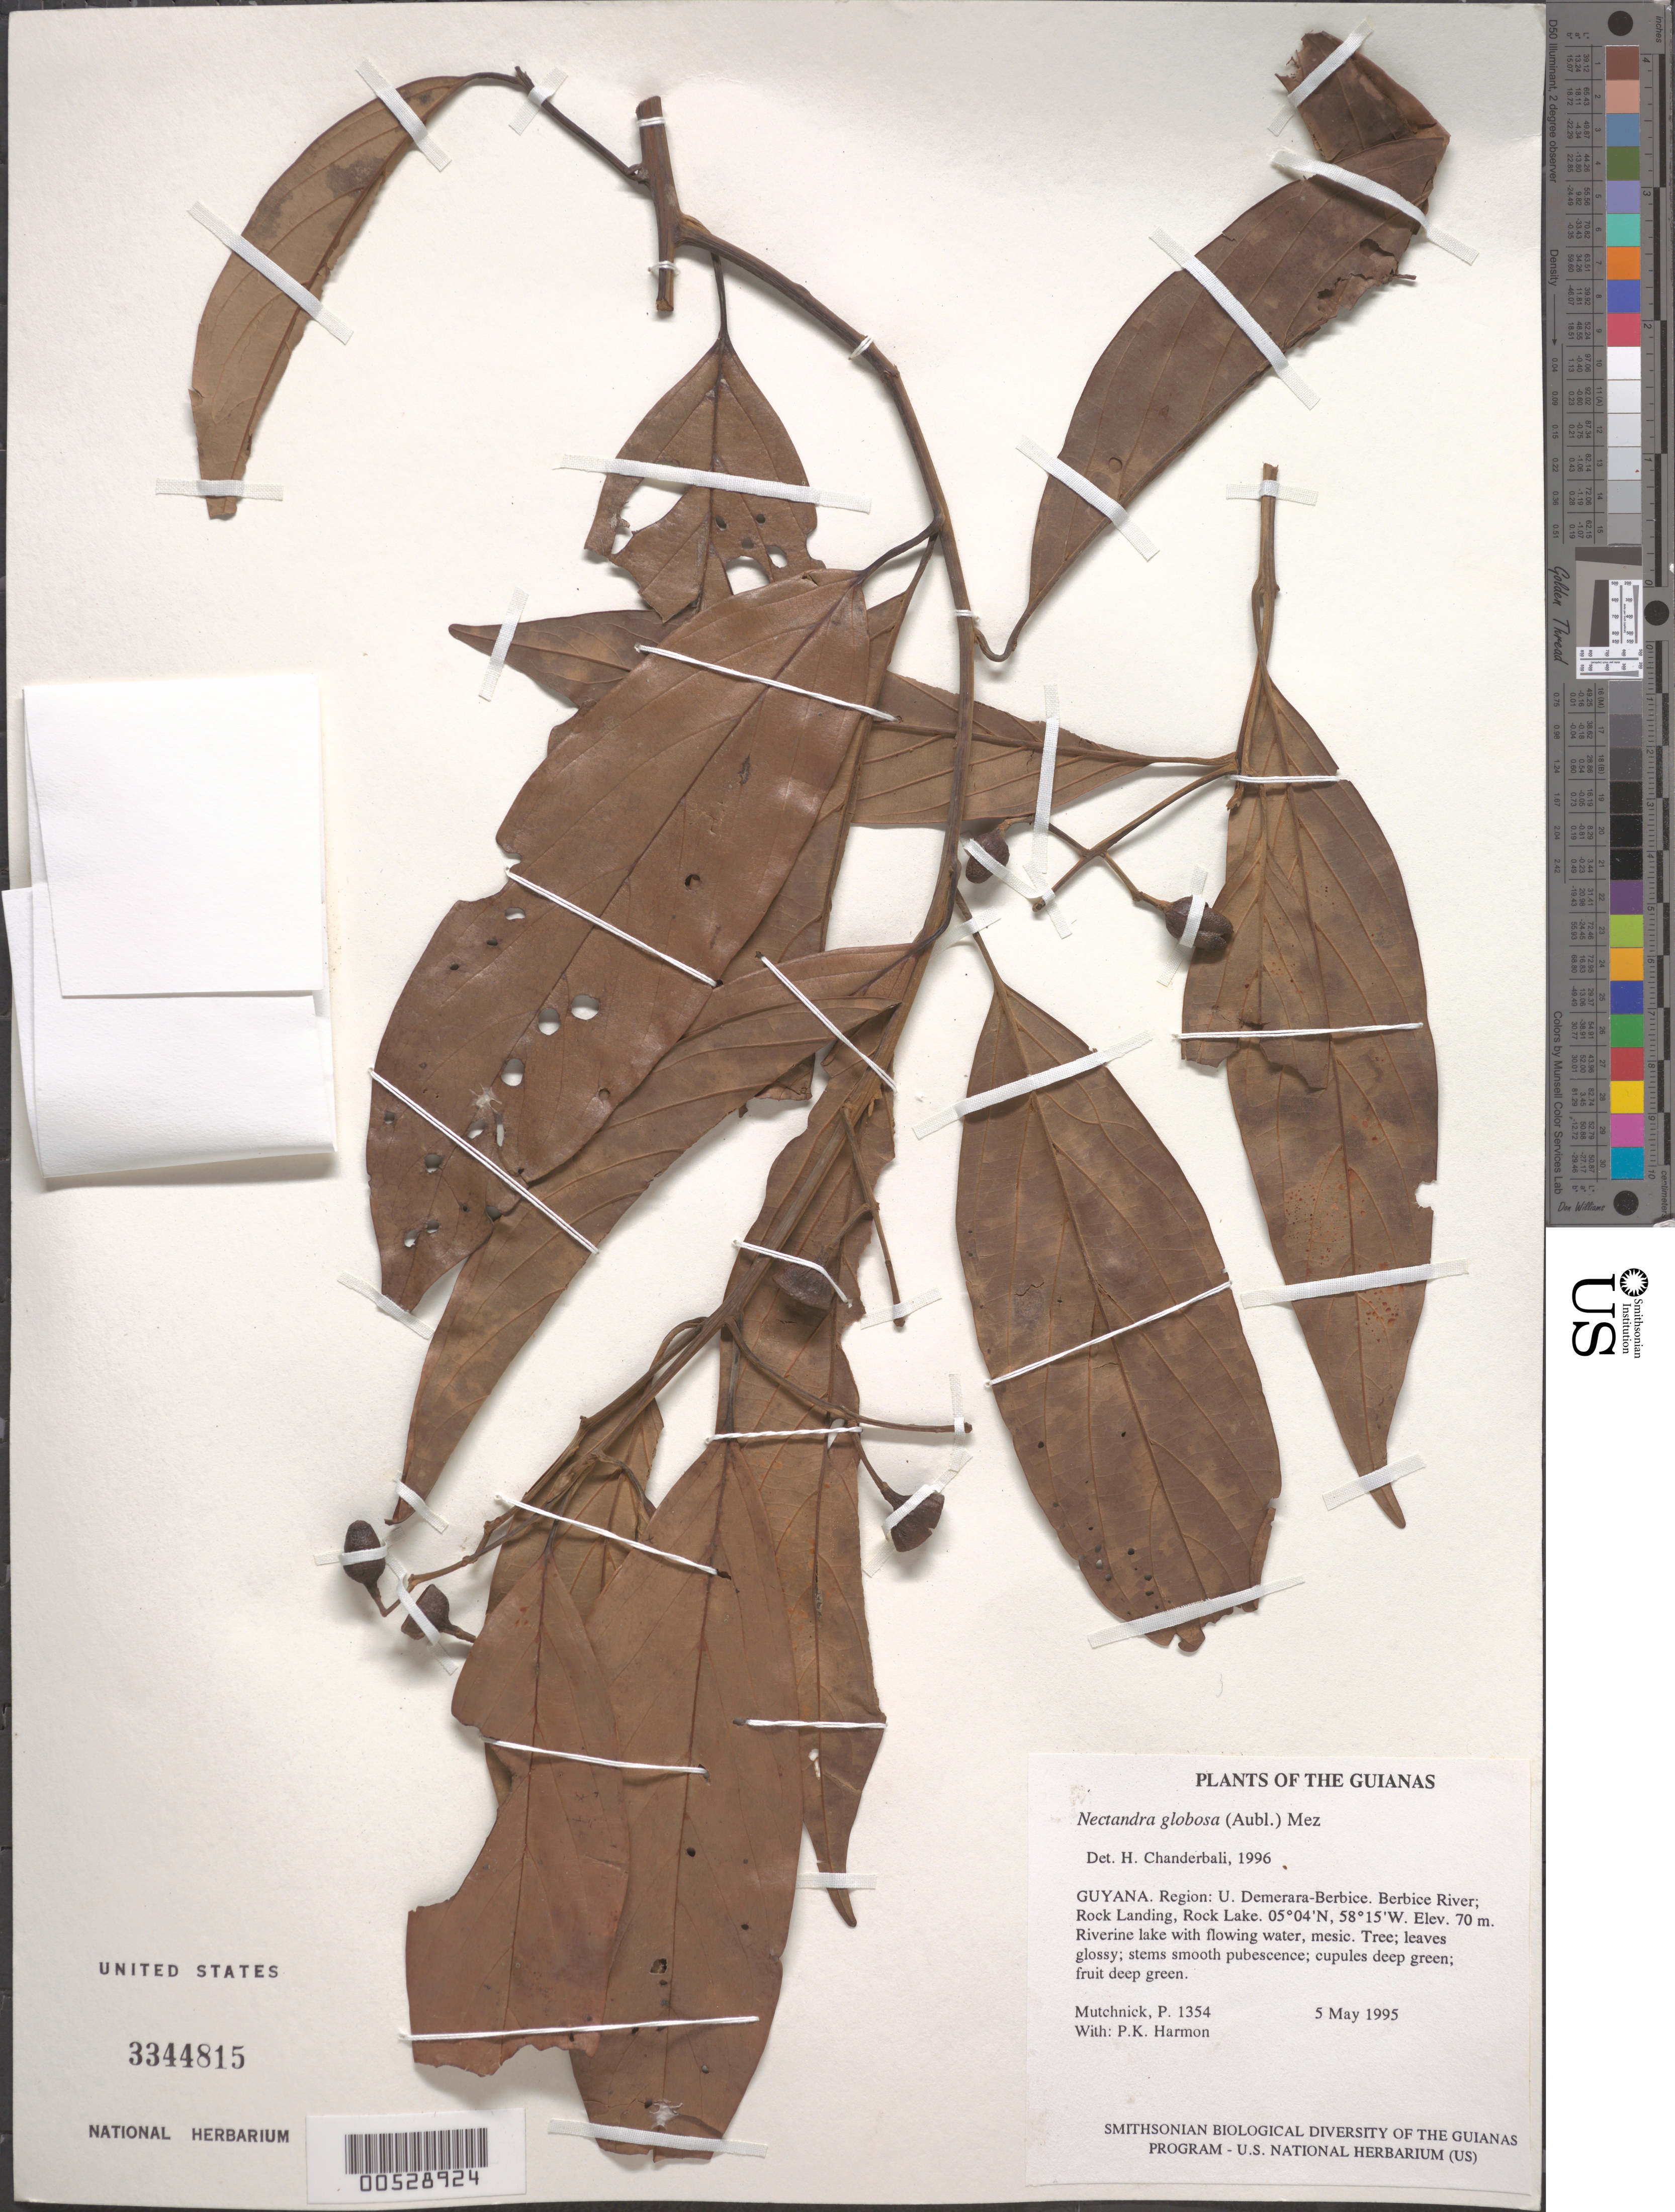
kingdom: Plantae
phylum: Tracheophyta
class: Magnoliopsida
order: Laurales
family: Lauraceae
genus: Nectandra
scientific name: Nectandra globosa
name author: (Aubl.) Mez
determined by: Chanderbali, Andre Shashi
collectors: P. Mutchnick & P. Harmon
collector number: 1354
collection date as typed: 5 May 1995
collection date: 1995-05-05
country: Guyana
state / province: U. Demerara-Berbice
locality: Berbice River; Rock Landing, Rock Lake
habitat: Riverine lake with flowing water, mesic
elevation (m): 70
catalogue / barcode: US 3344815